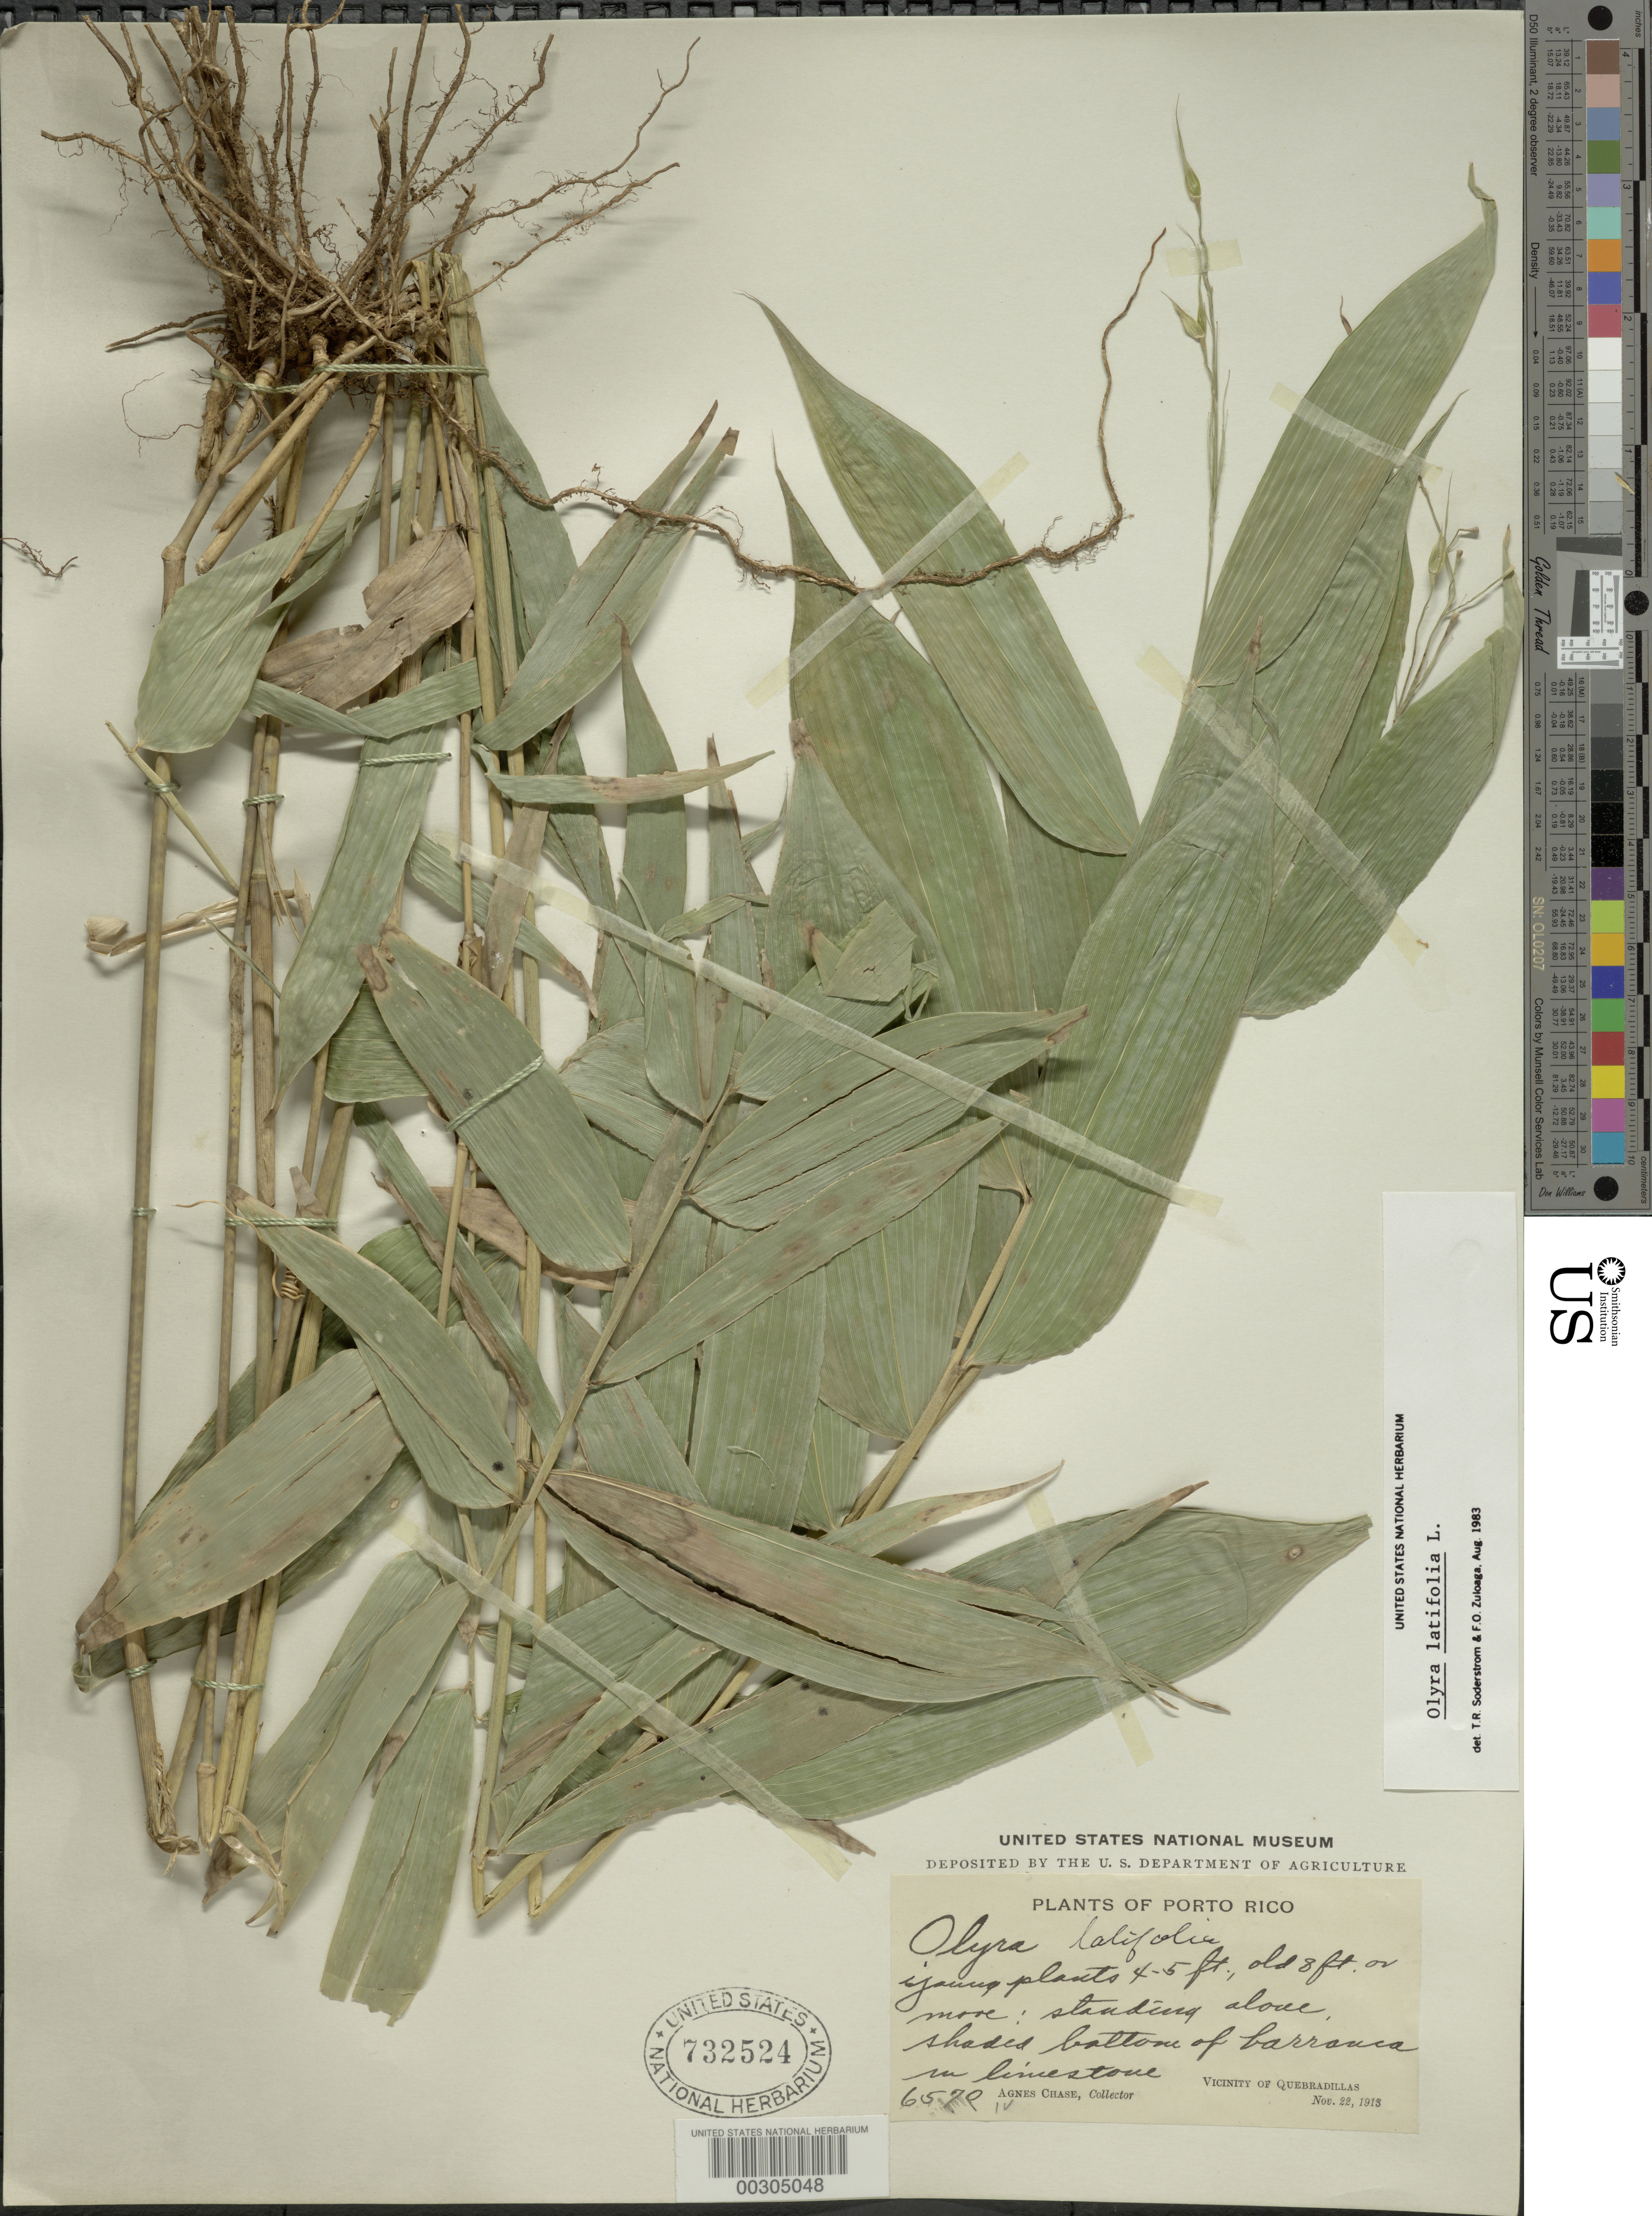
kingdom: Plantae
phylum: Tracheophyta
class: Liliopsida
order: Poales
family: Poaceae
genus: Olyra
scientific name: Olyra latifolia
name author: L.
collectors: A. Chase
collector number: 6570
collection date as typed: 22 Nov 1913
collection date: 1913-11-22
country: Puerto Rico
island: Greater Antilles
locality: Quebradillas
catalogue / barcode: US 732524